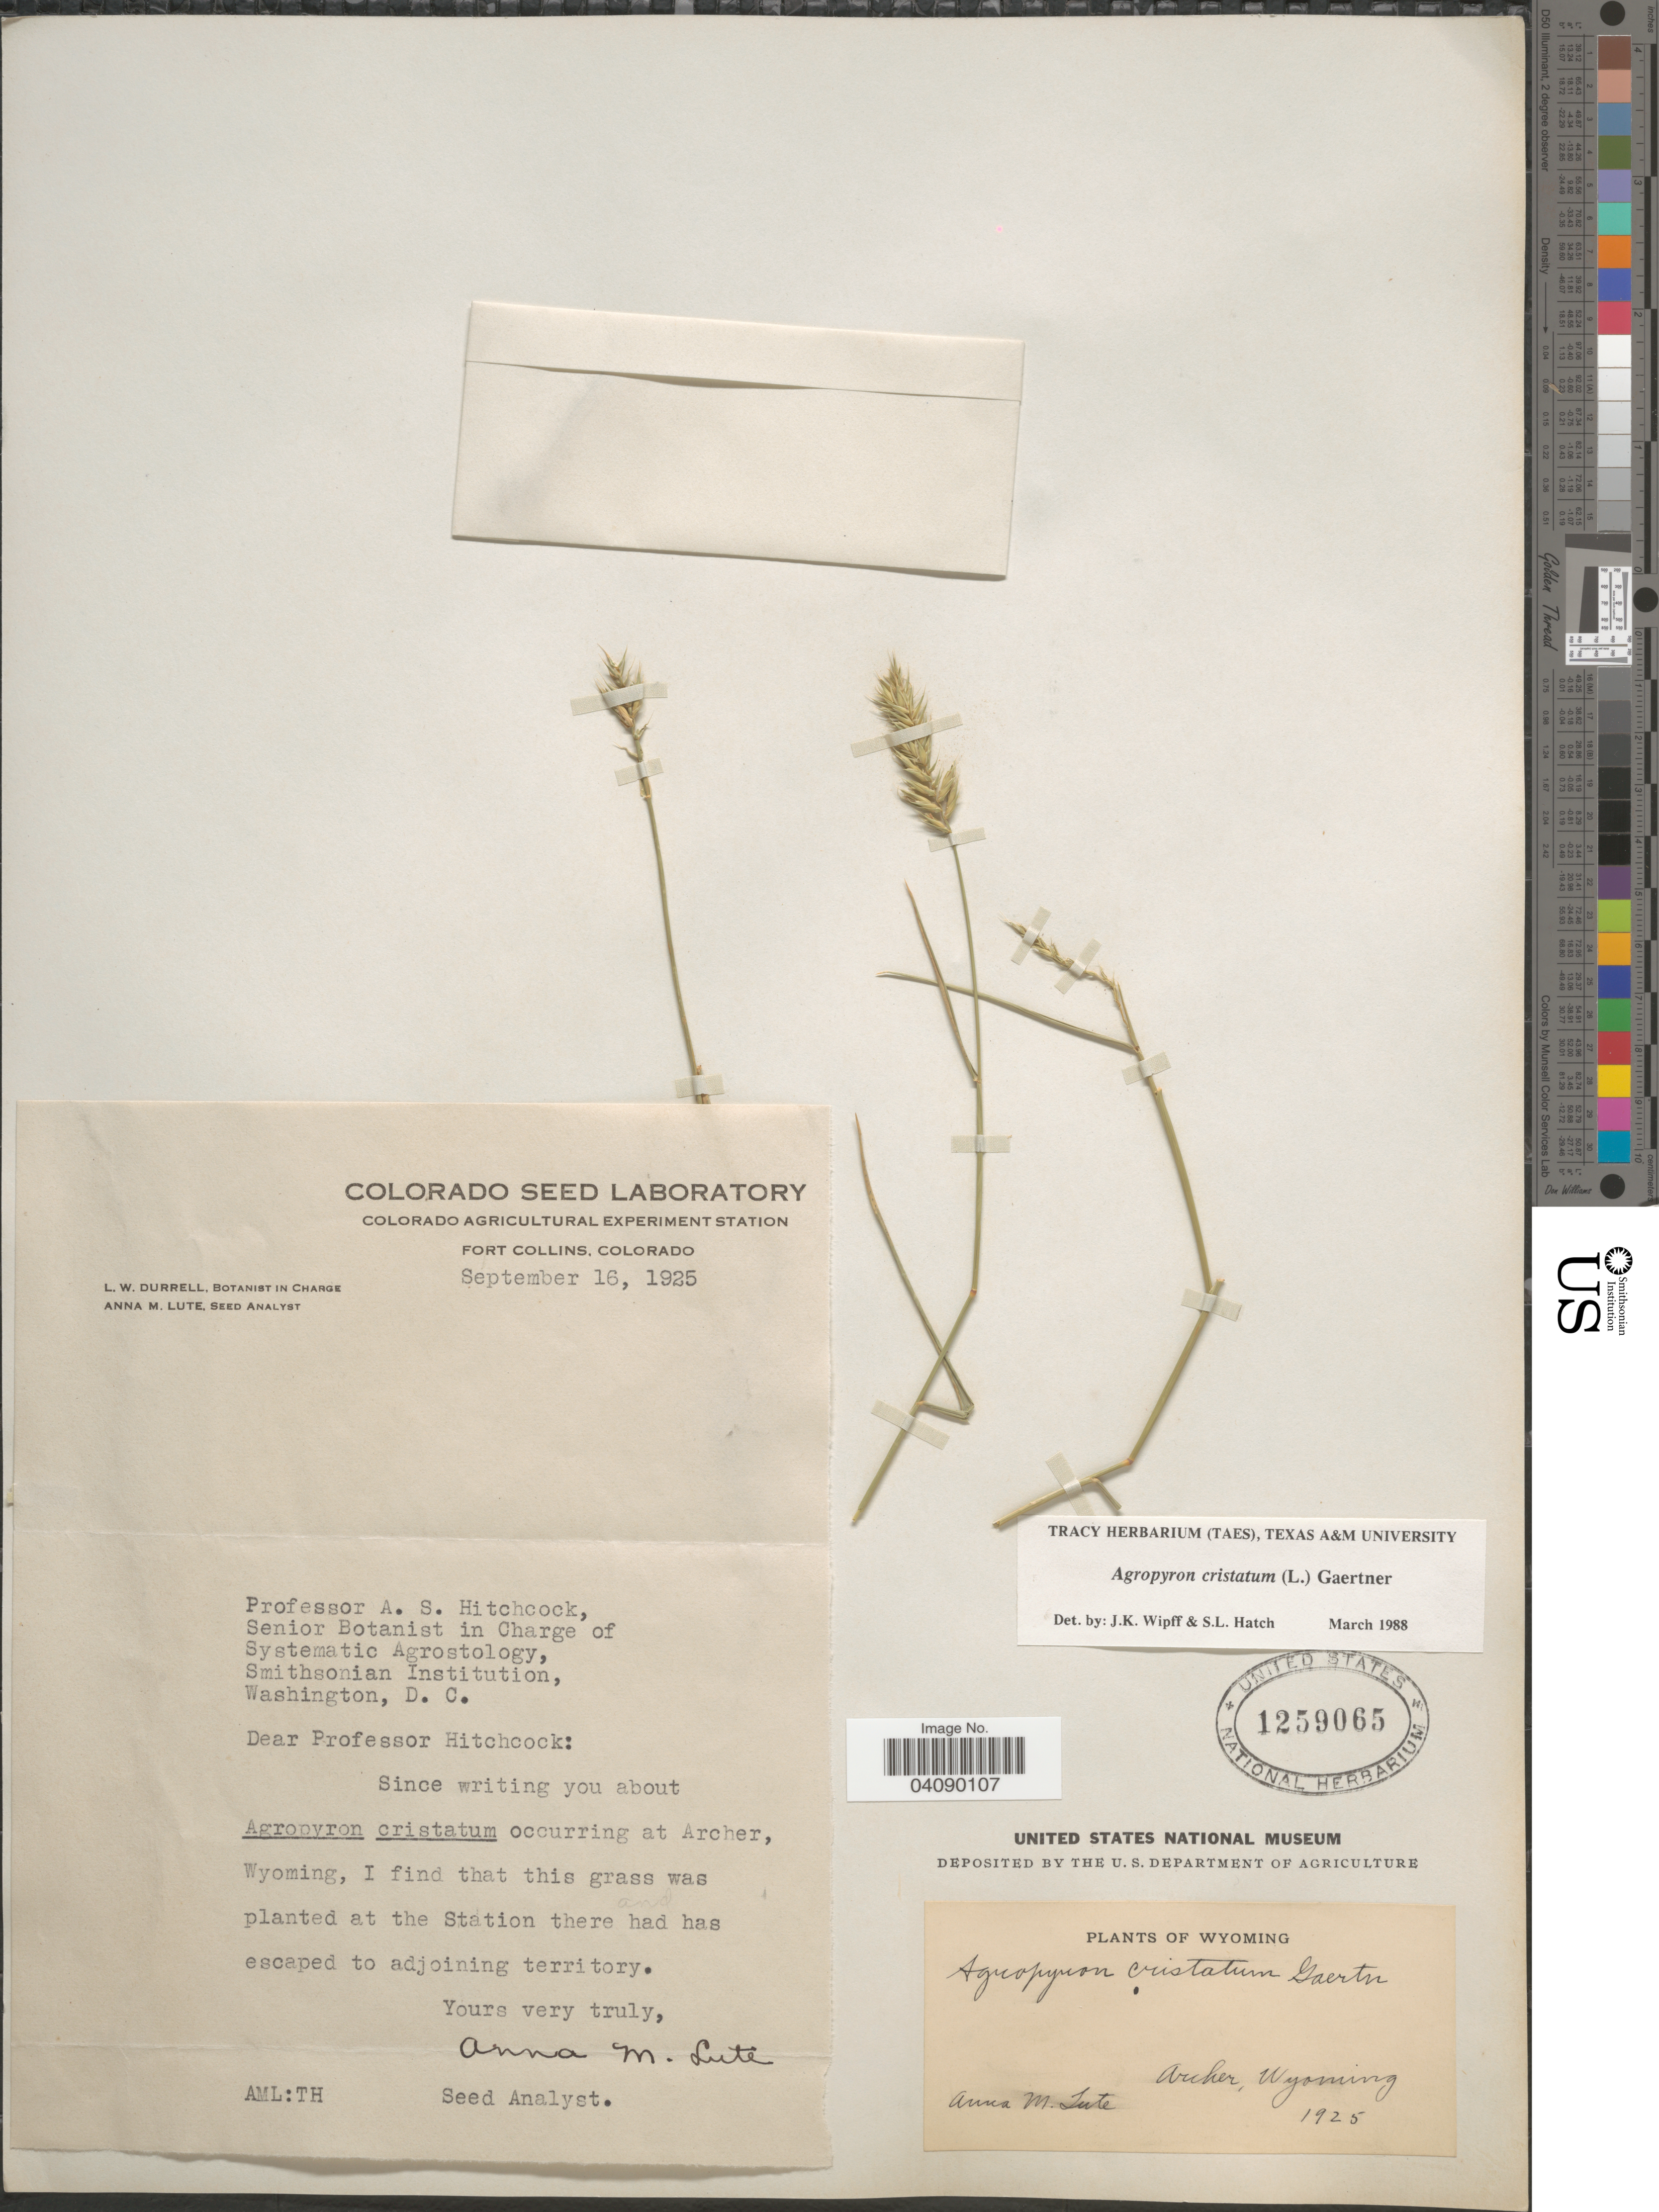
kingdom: Plantae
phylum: Tracheophyta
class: Liliopsida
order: Poales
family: Poaceae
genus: Agropyron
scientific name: Agropyron cristatum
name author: (L.) Gaertn.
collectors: A. Lute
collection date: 1925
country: United States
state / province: Wyoming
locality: Archer.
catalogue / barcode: US 1259065